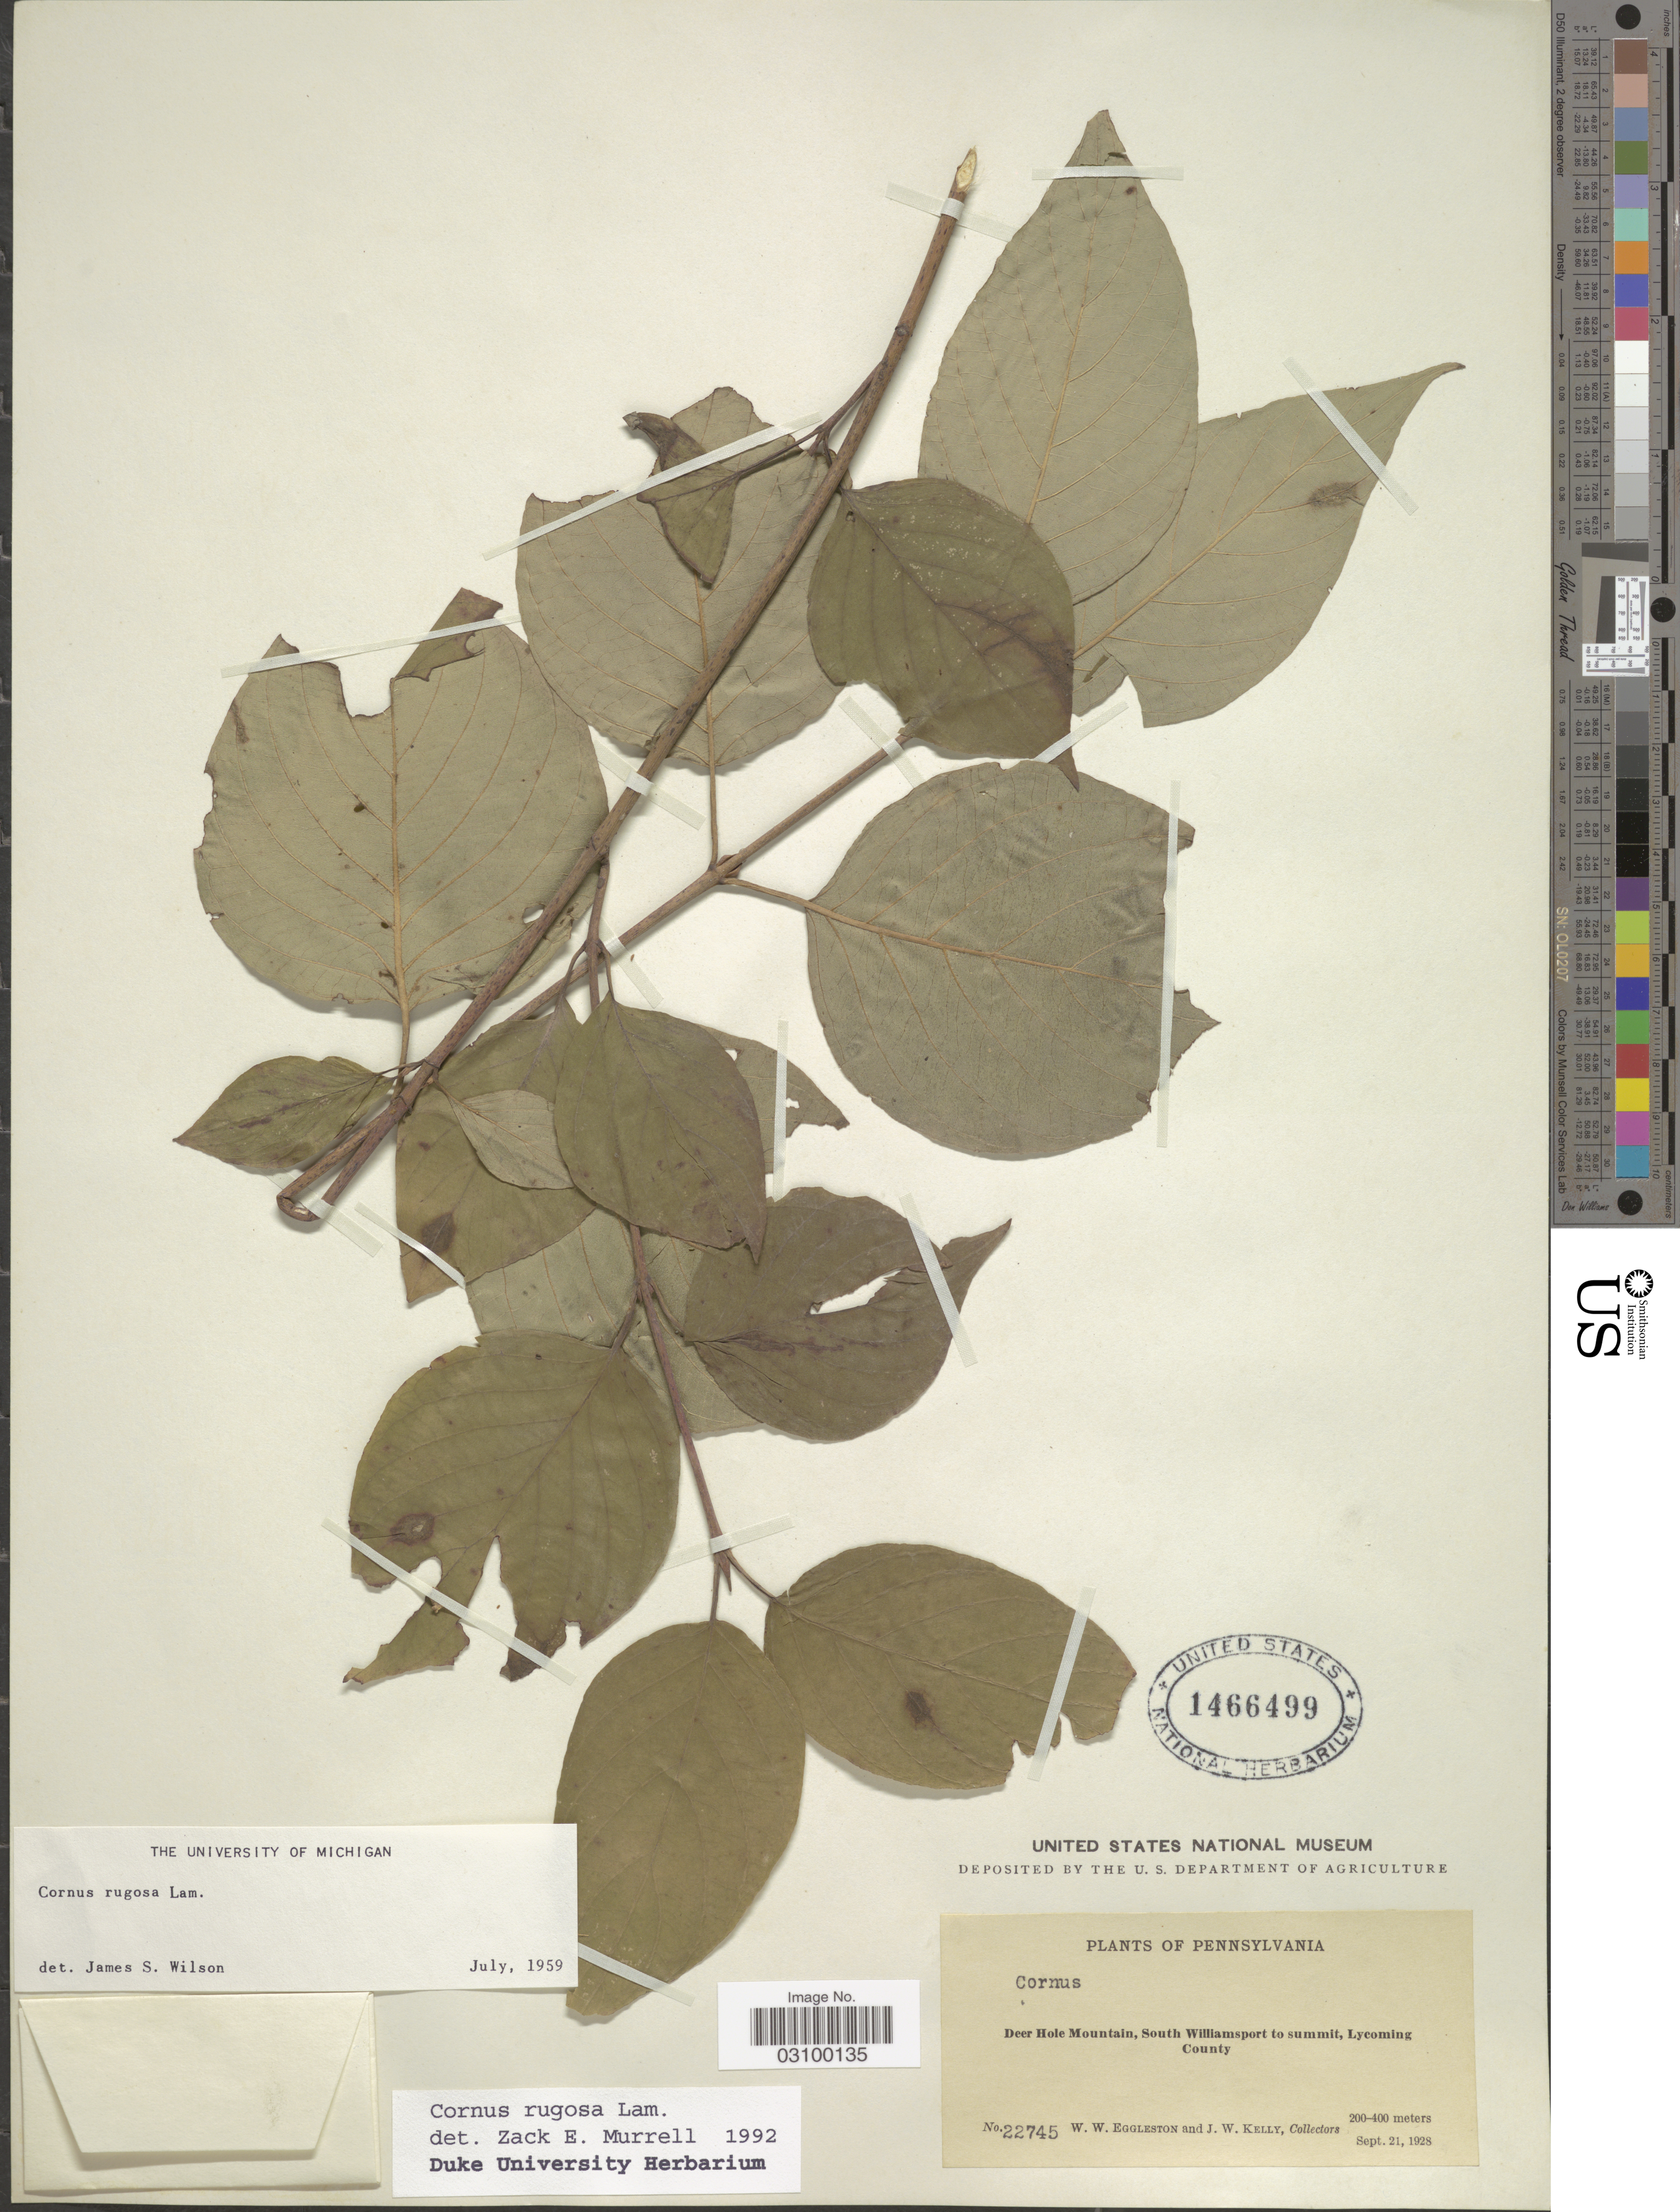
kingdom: Plantae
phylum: Tracheophyta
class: Magnoliopsida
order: Cornales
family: Cornaceae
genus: Cornus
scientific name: Cornus rugosa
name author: Lam.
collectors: W. W. Eggleston & J. Kelly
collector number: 22745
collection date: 1928-09-21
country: United States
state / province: Pennsylvania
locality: Deer Hole Mountain, South Williamsport to summit, Lycoming County.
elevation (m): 200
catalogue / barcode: US 1466499